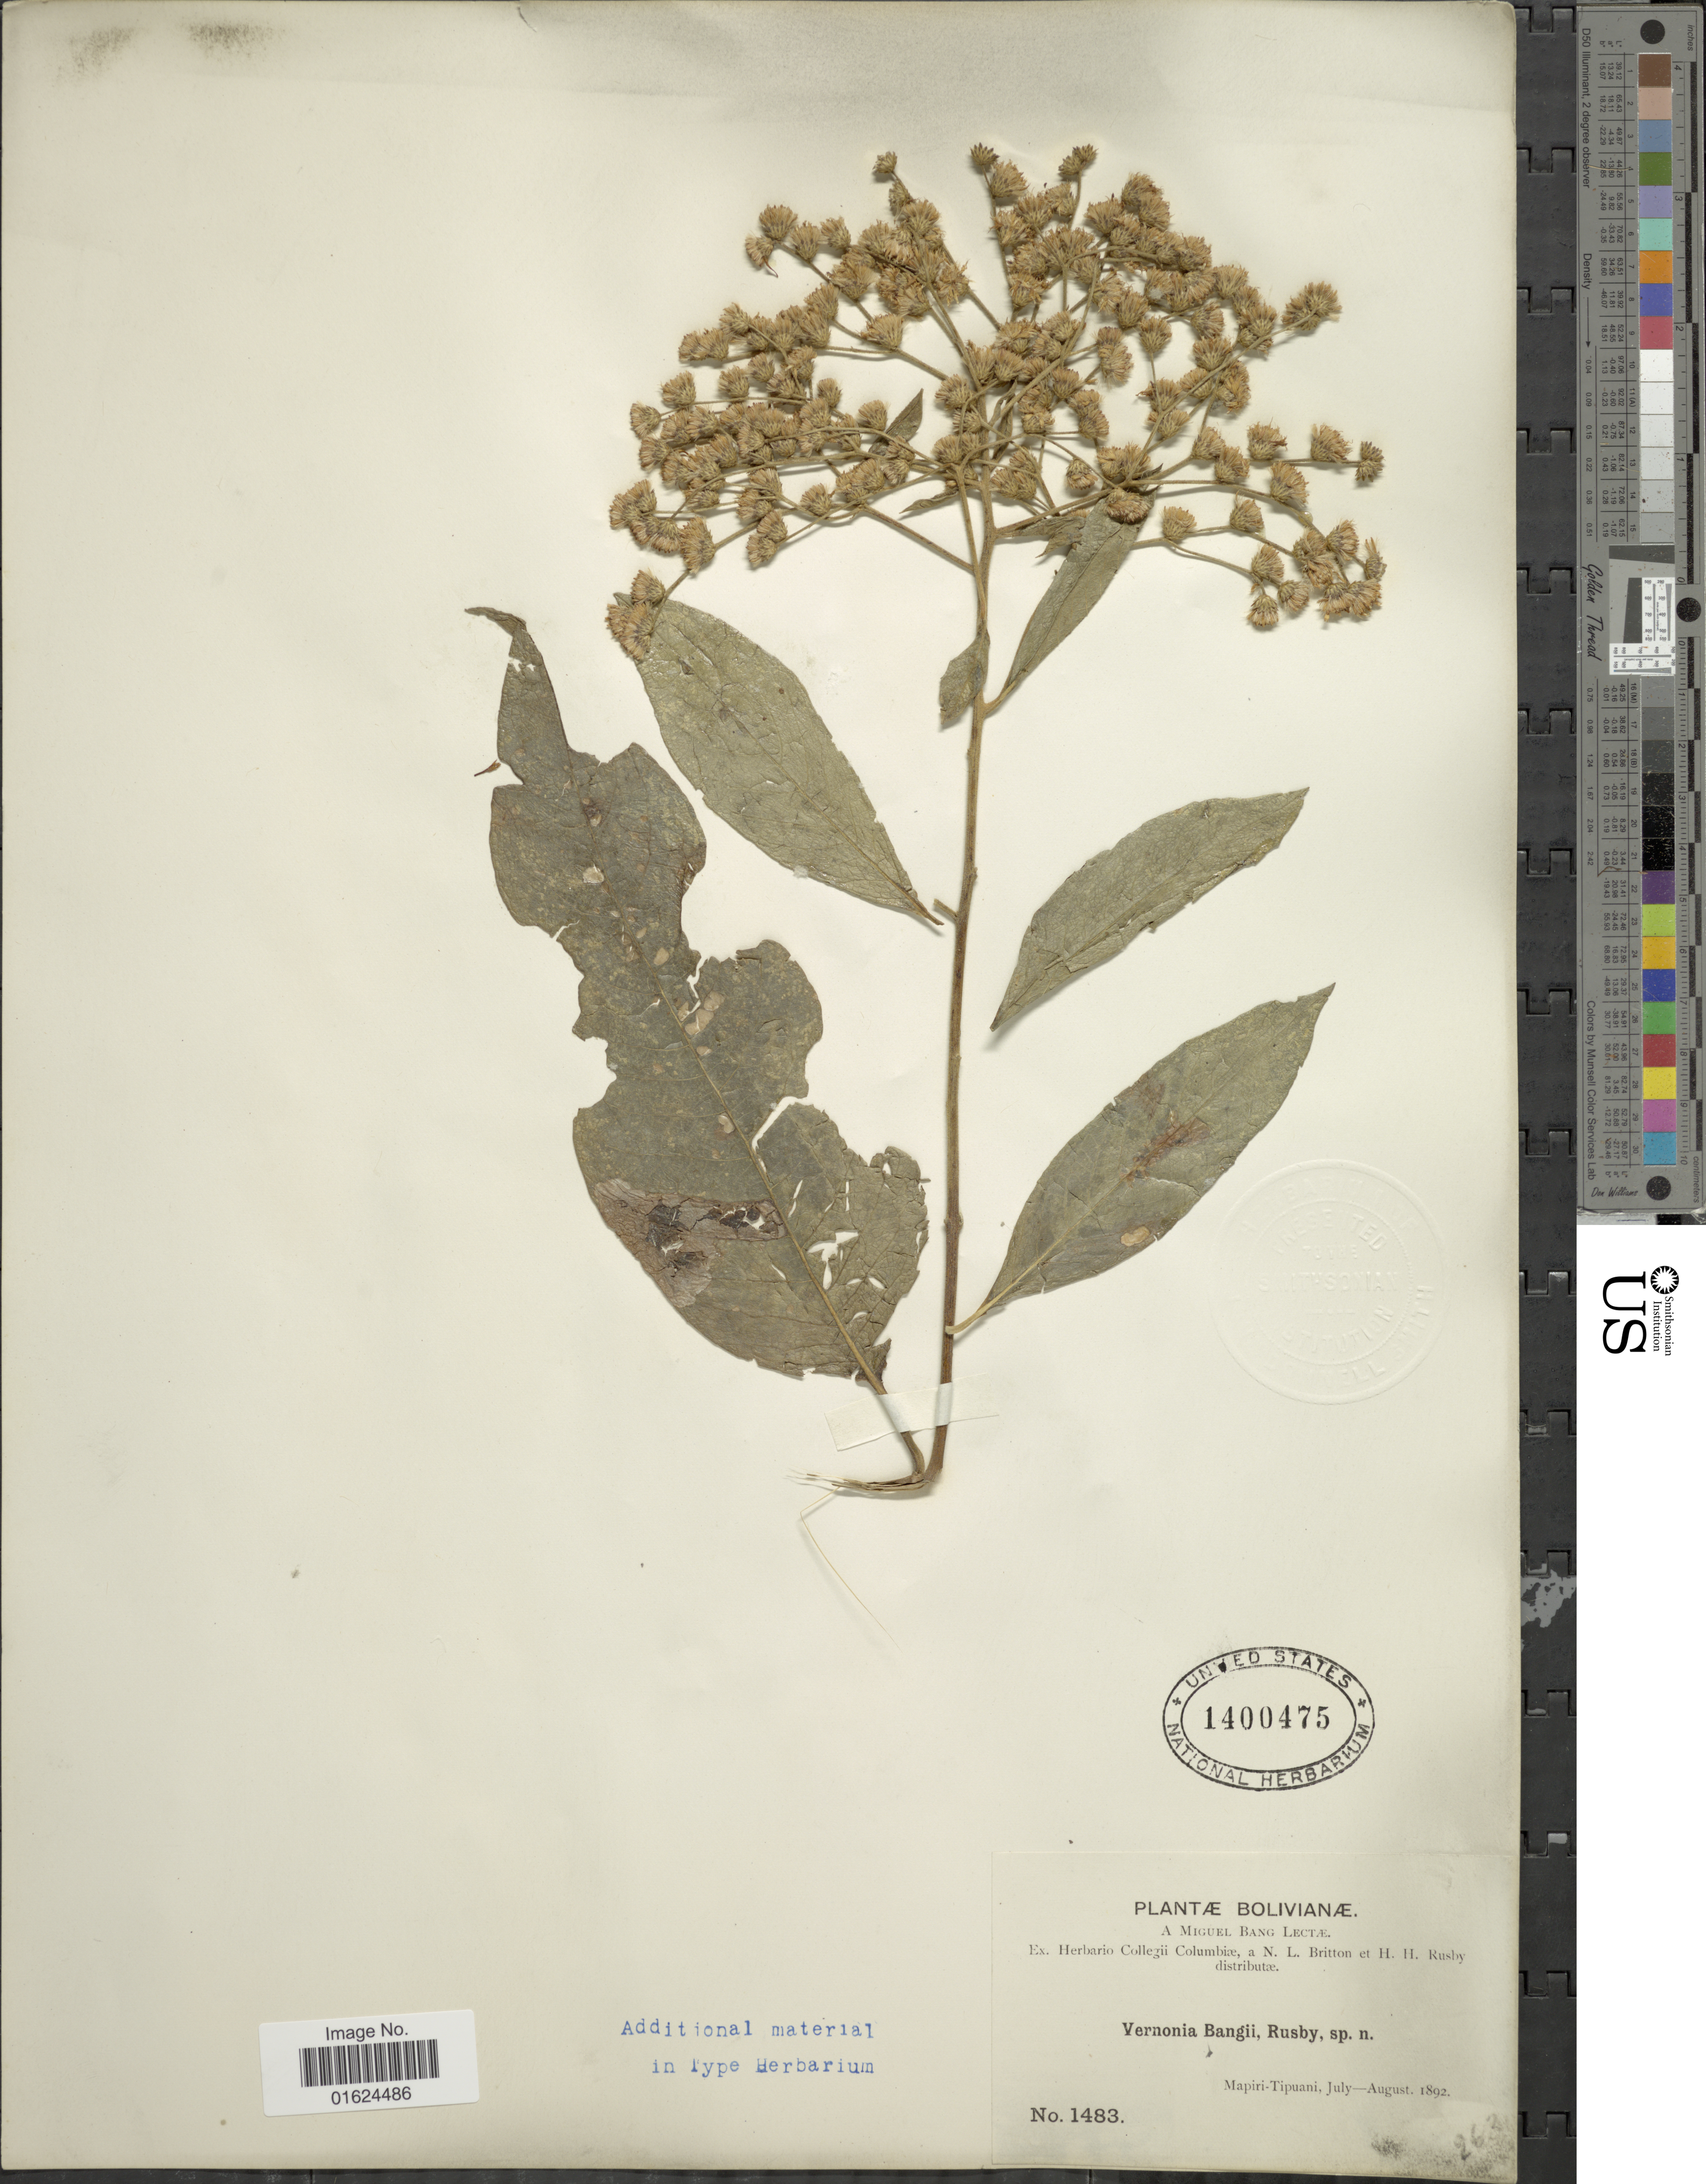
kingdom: Plantae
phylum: Tracheophyta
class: Magnoliopsida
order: Asterales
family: Asteraceae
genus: Vernonanthura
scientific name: Vernonanthura patens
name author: (Kunth) H. Rob.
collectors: M. Bang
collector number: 1483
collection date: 1892-07/1892-08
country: Bolivia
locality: Mapiri-Tipuani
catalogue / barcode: US 1400475